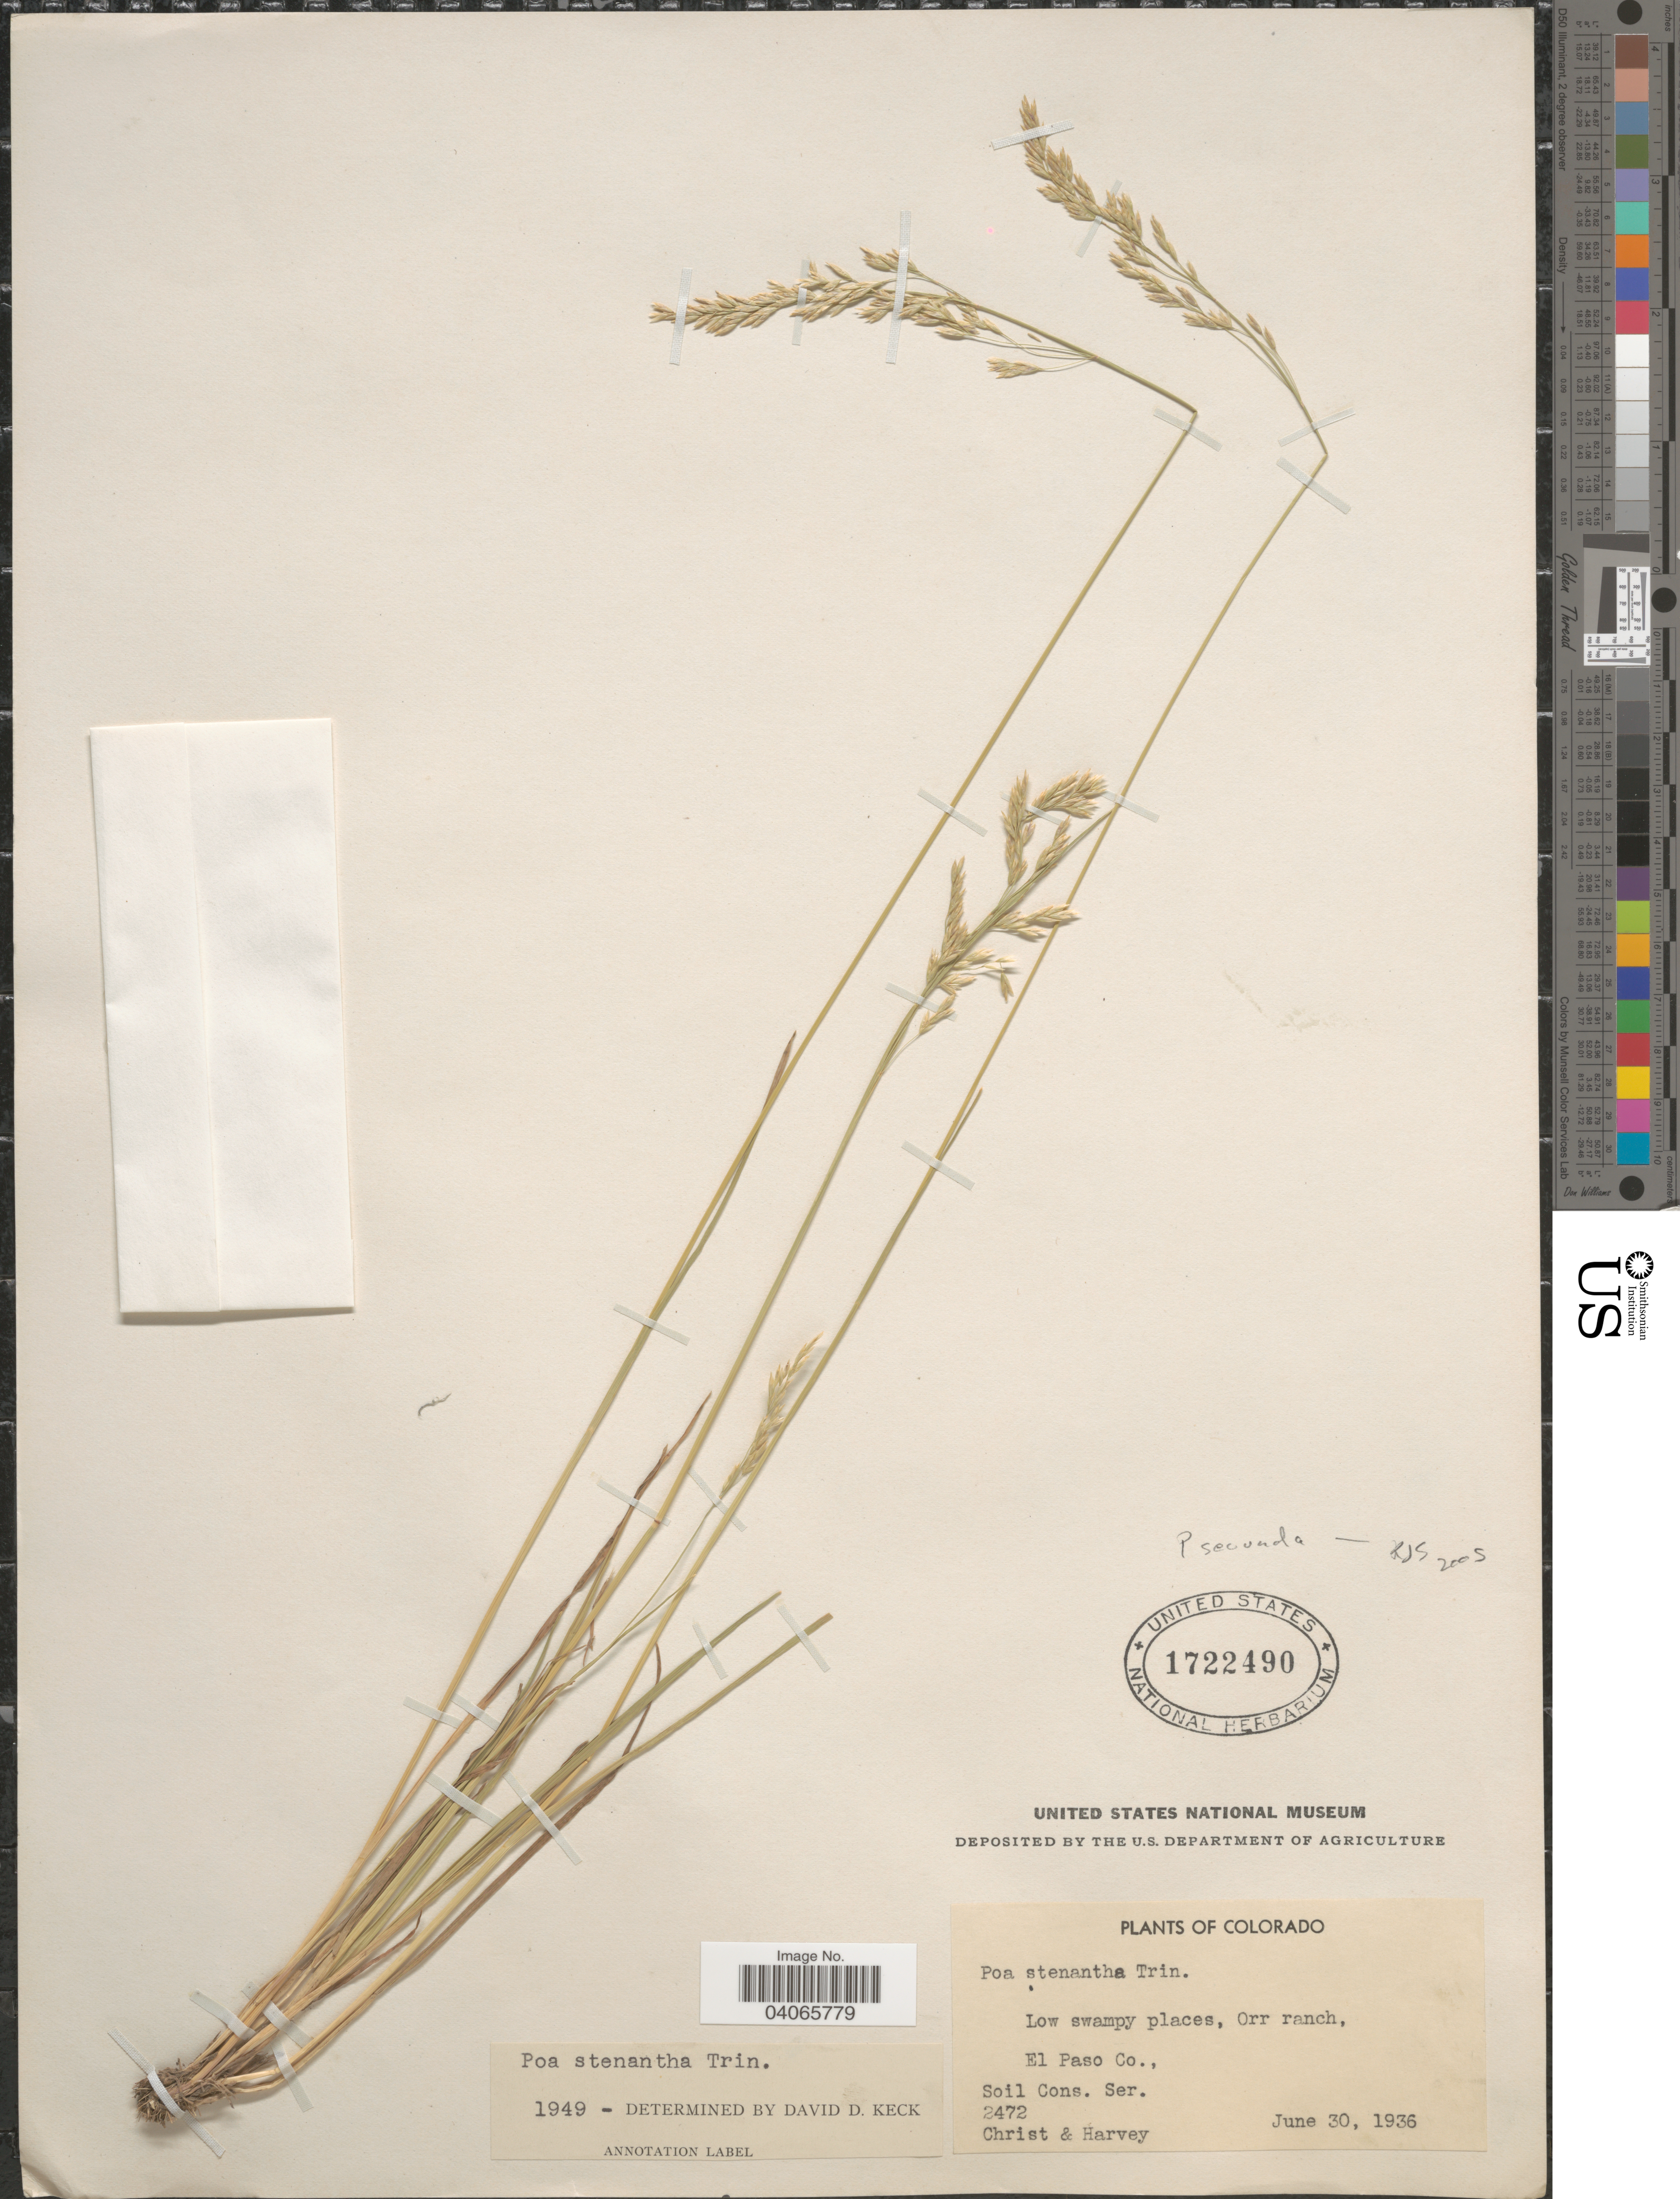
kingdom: Plantae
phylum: Tracheophyta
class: Liliopsida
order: Poales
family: Poaceae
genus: Poa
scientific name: Poa secunda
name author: J. Presl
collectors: Christ & -. Harvey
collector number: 2472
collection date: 1936-06-30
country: United States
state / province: Colorado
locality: Low swampy places, Orr ranch, El Paso Co.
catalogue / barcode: US 1722490